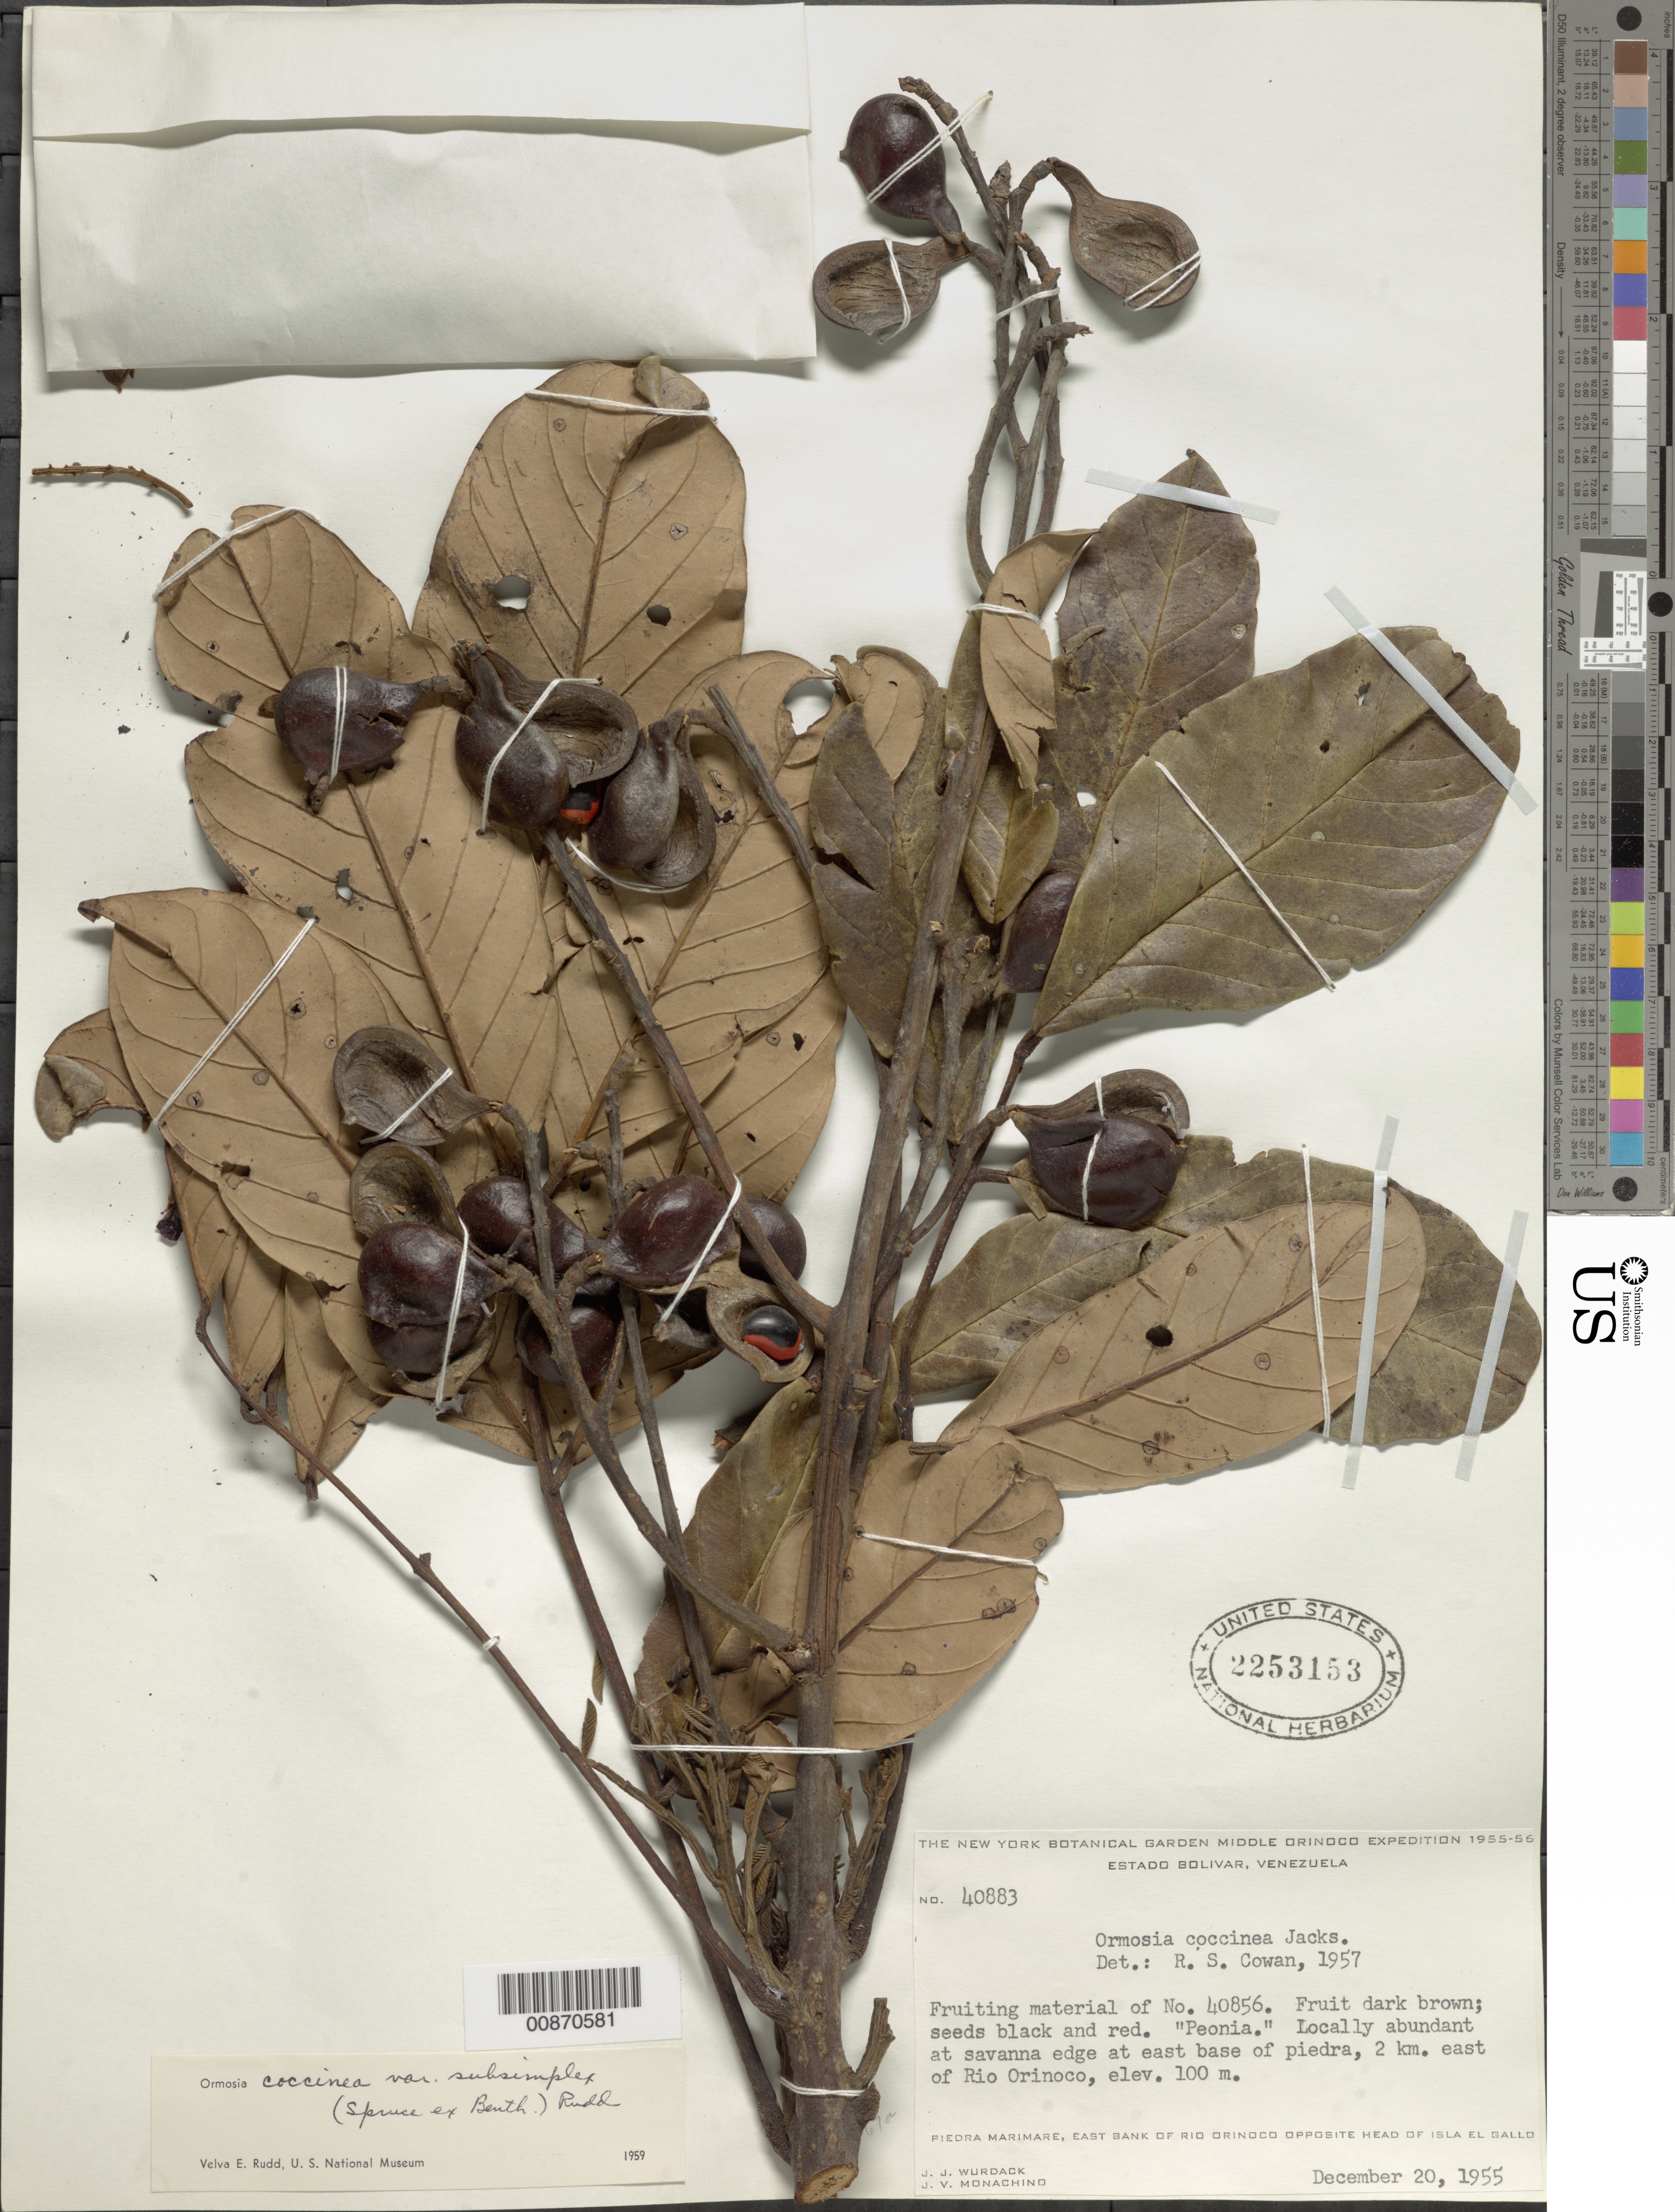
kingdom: Plantae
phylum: Tracheophyta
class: Magnoliopsida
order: Fabales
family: Fabaceae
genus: Ormosia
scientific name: Ormosia coccinea var. subsimplex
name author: (Spruce ex Benth.) Rudd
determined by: Rudd, V. E.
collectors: J. J. Wurdack & J. V. Monachino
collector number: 40883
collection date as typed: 20-Dec-55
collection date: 1955-12-20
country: Venezuela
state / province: Bolívar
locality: Piedra Marimare, E bank of Río Orinoco, opposite head of Isla El Gallo; east base of piedra, 2 km east of Río Orinoco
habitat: Savanna edge at east base of piedra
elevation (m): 100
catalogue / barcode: US 2253153